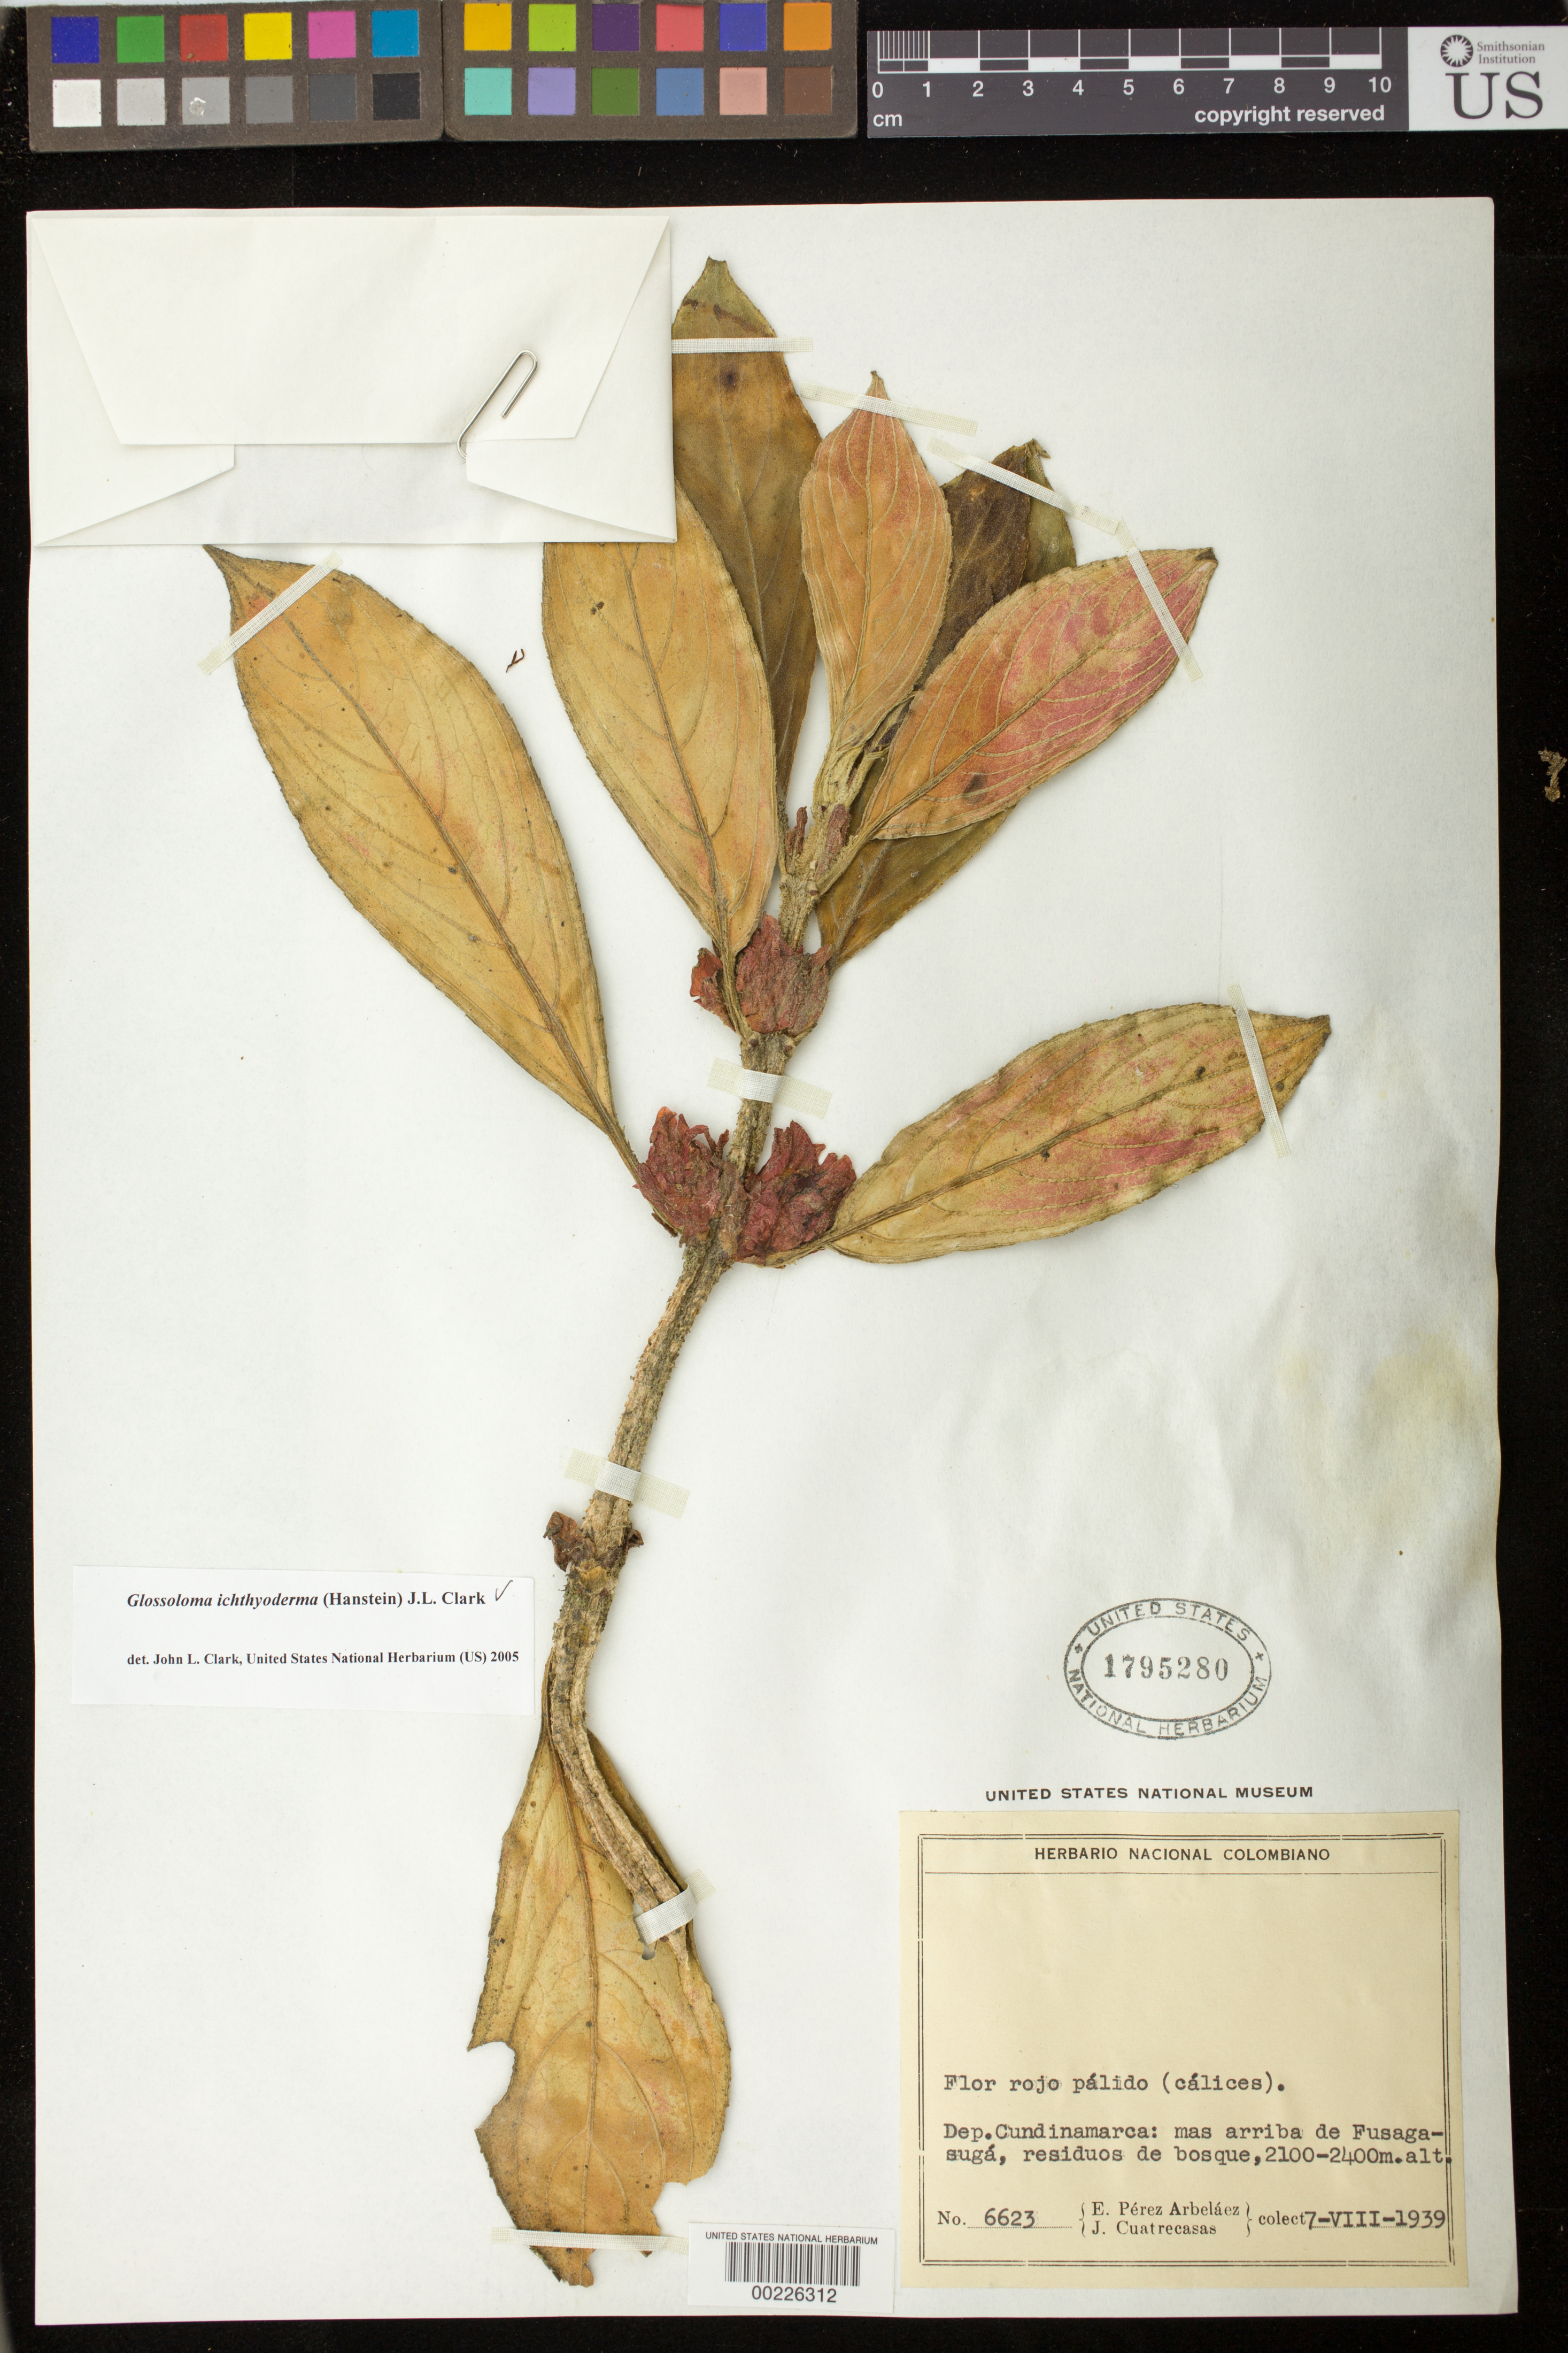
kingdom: Plantae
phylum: Tracheophyta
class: Magnoliopsida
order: Lamiales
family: Gesneriaceae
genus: Glossoloma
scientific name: Glossoloma ichthyoderma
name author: (Hanst.) J.L. Clark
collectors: E. Pérez Arbeláez & J. Cuatrecasas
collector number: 6623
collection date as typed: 07 Aug 1939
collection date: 1939-08-07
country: Colombia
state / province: Cundinamarca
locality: But above Fusagasuga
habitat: Forest remnants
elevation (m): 2100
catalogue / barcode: US 1795280